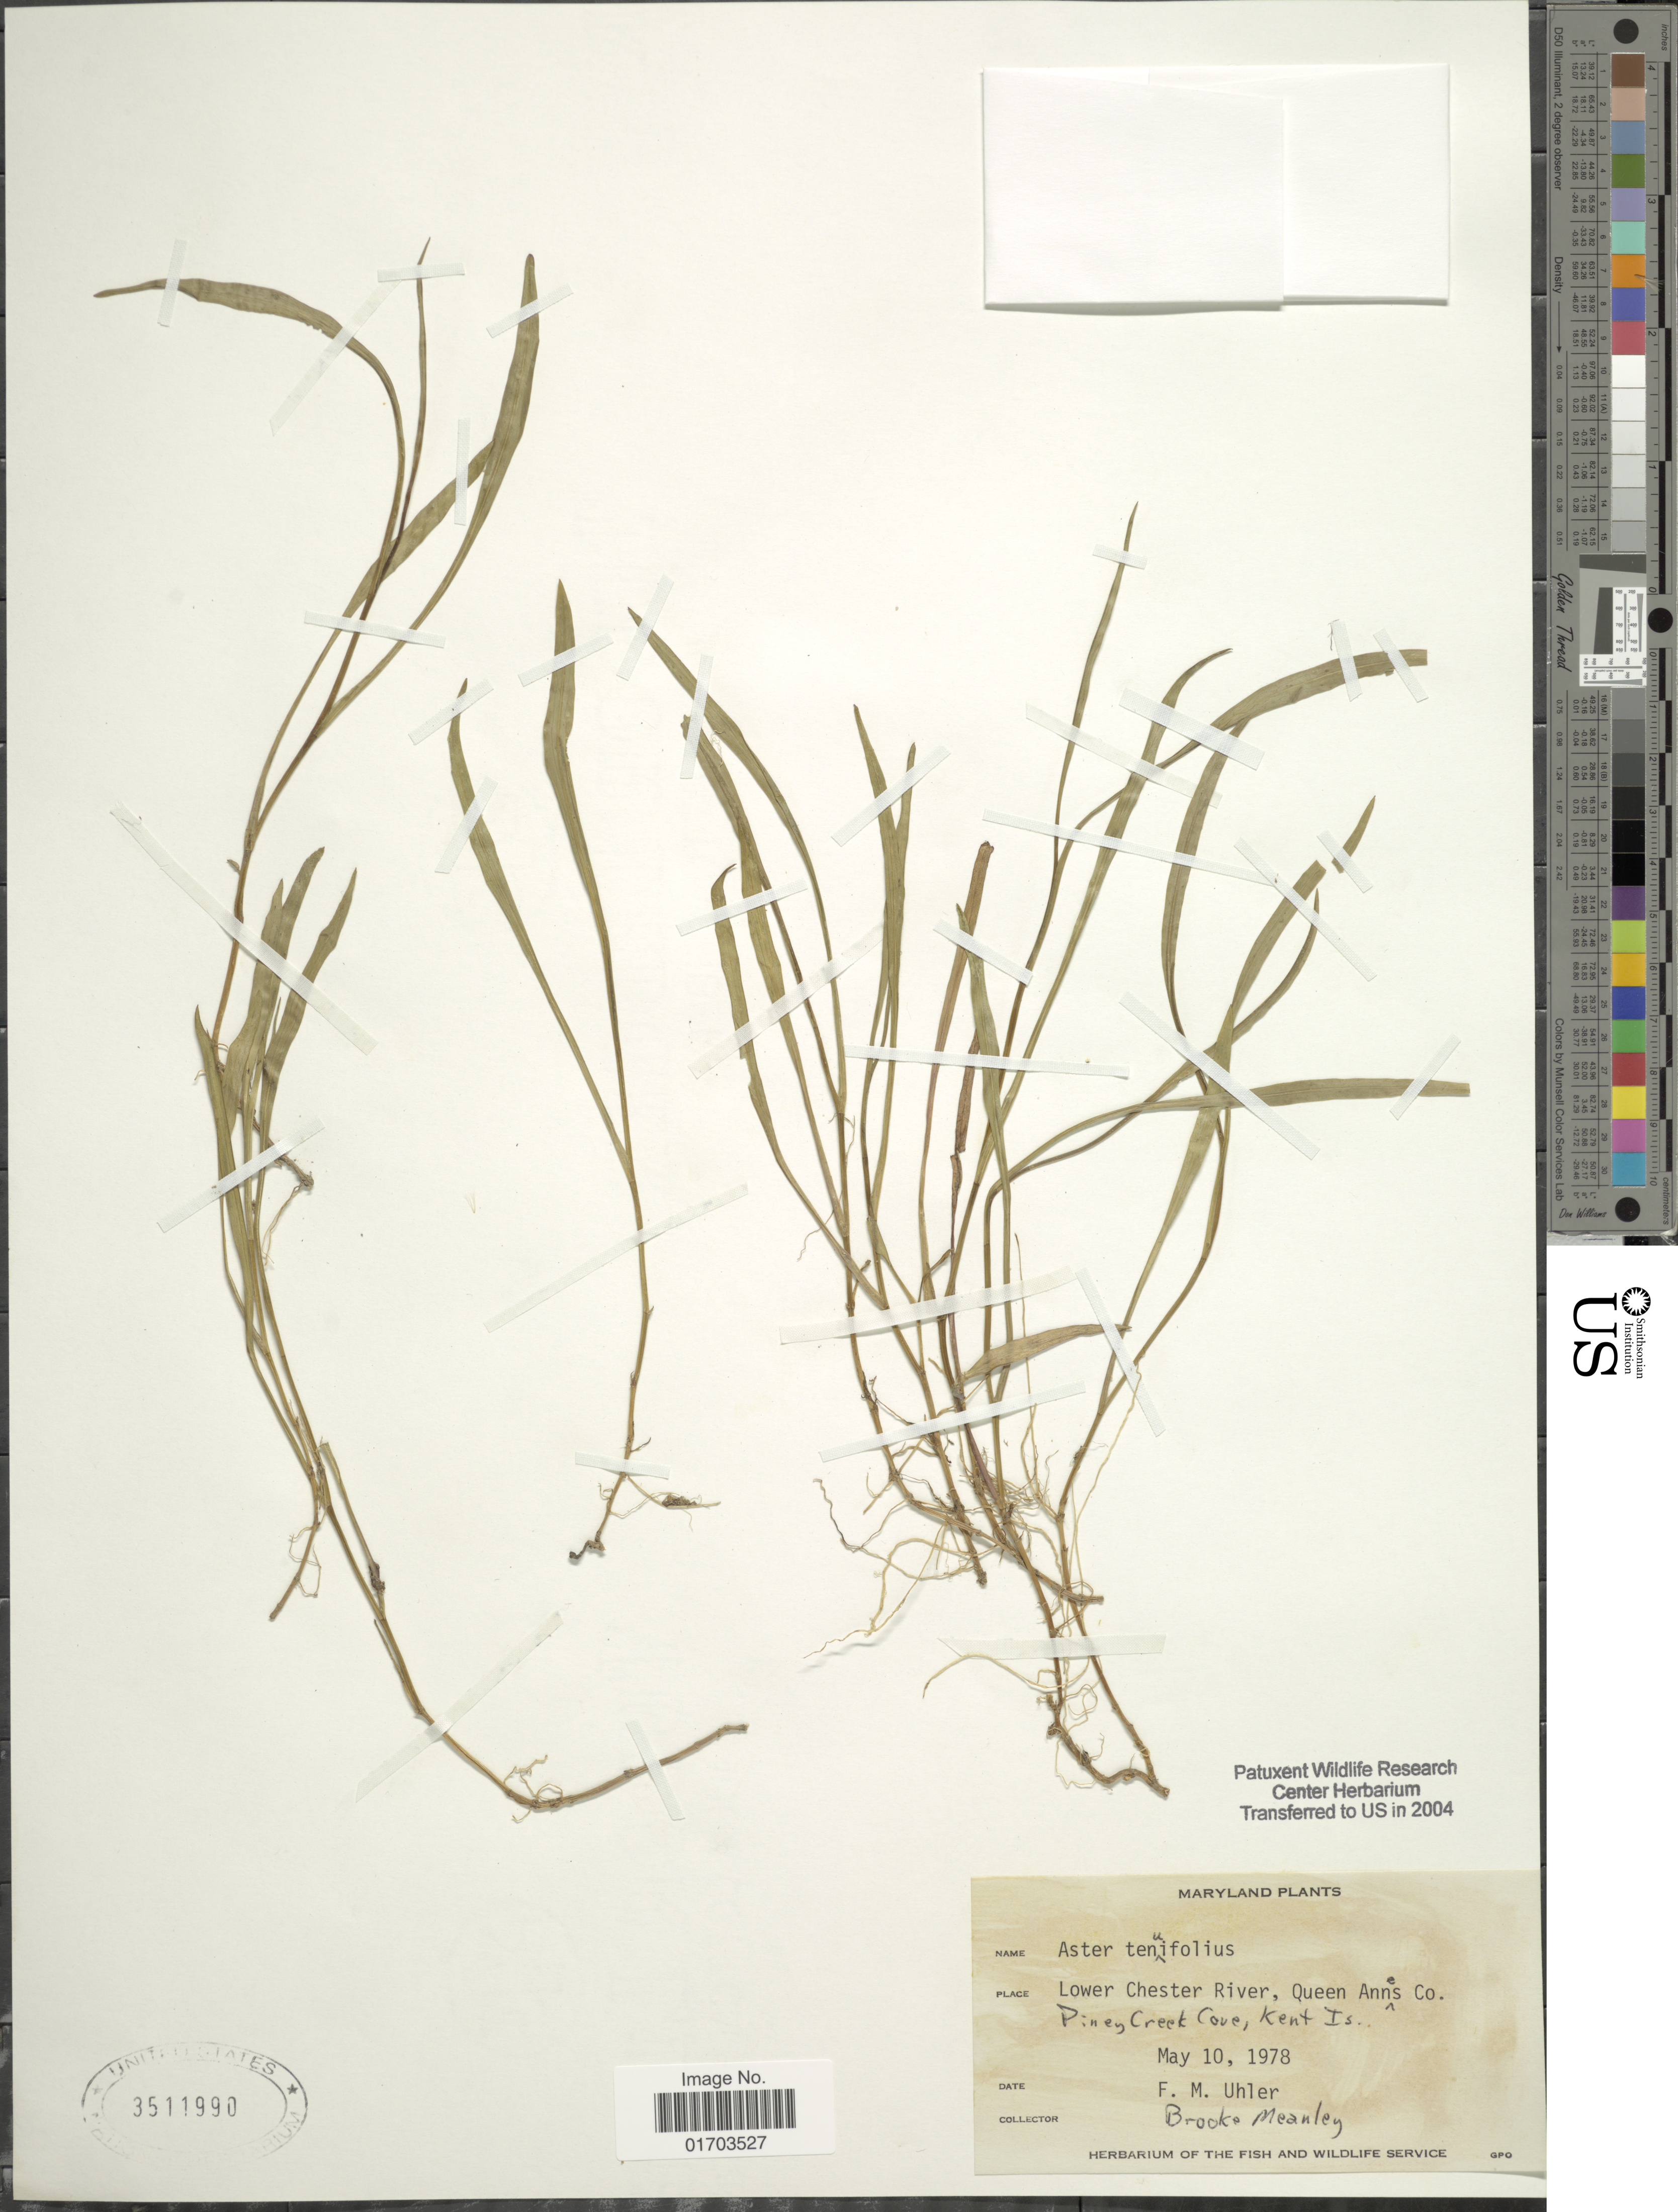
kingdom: Plantae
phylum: Tracheophyta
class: Magnoliopsida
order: Asterales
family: Asteraceae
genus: Symphyotrichum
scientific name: Symphyotrichum tenuifolium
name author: (L.) G.L. Nesom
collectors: F. M. Uhler & B. Meanley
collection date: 1978-05-10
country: United States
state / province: Maryland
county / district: Queen Anne's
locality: Lower Chester River, Queens Annes Co., Piney Creek Cove, Kent Is.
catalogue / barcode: US 3511990